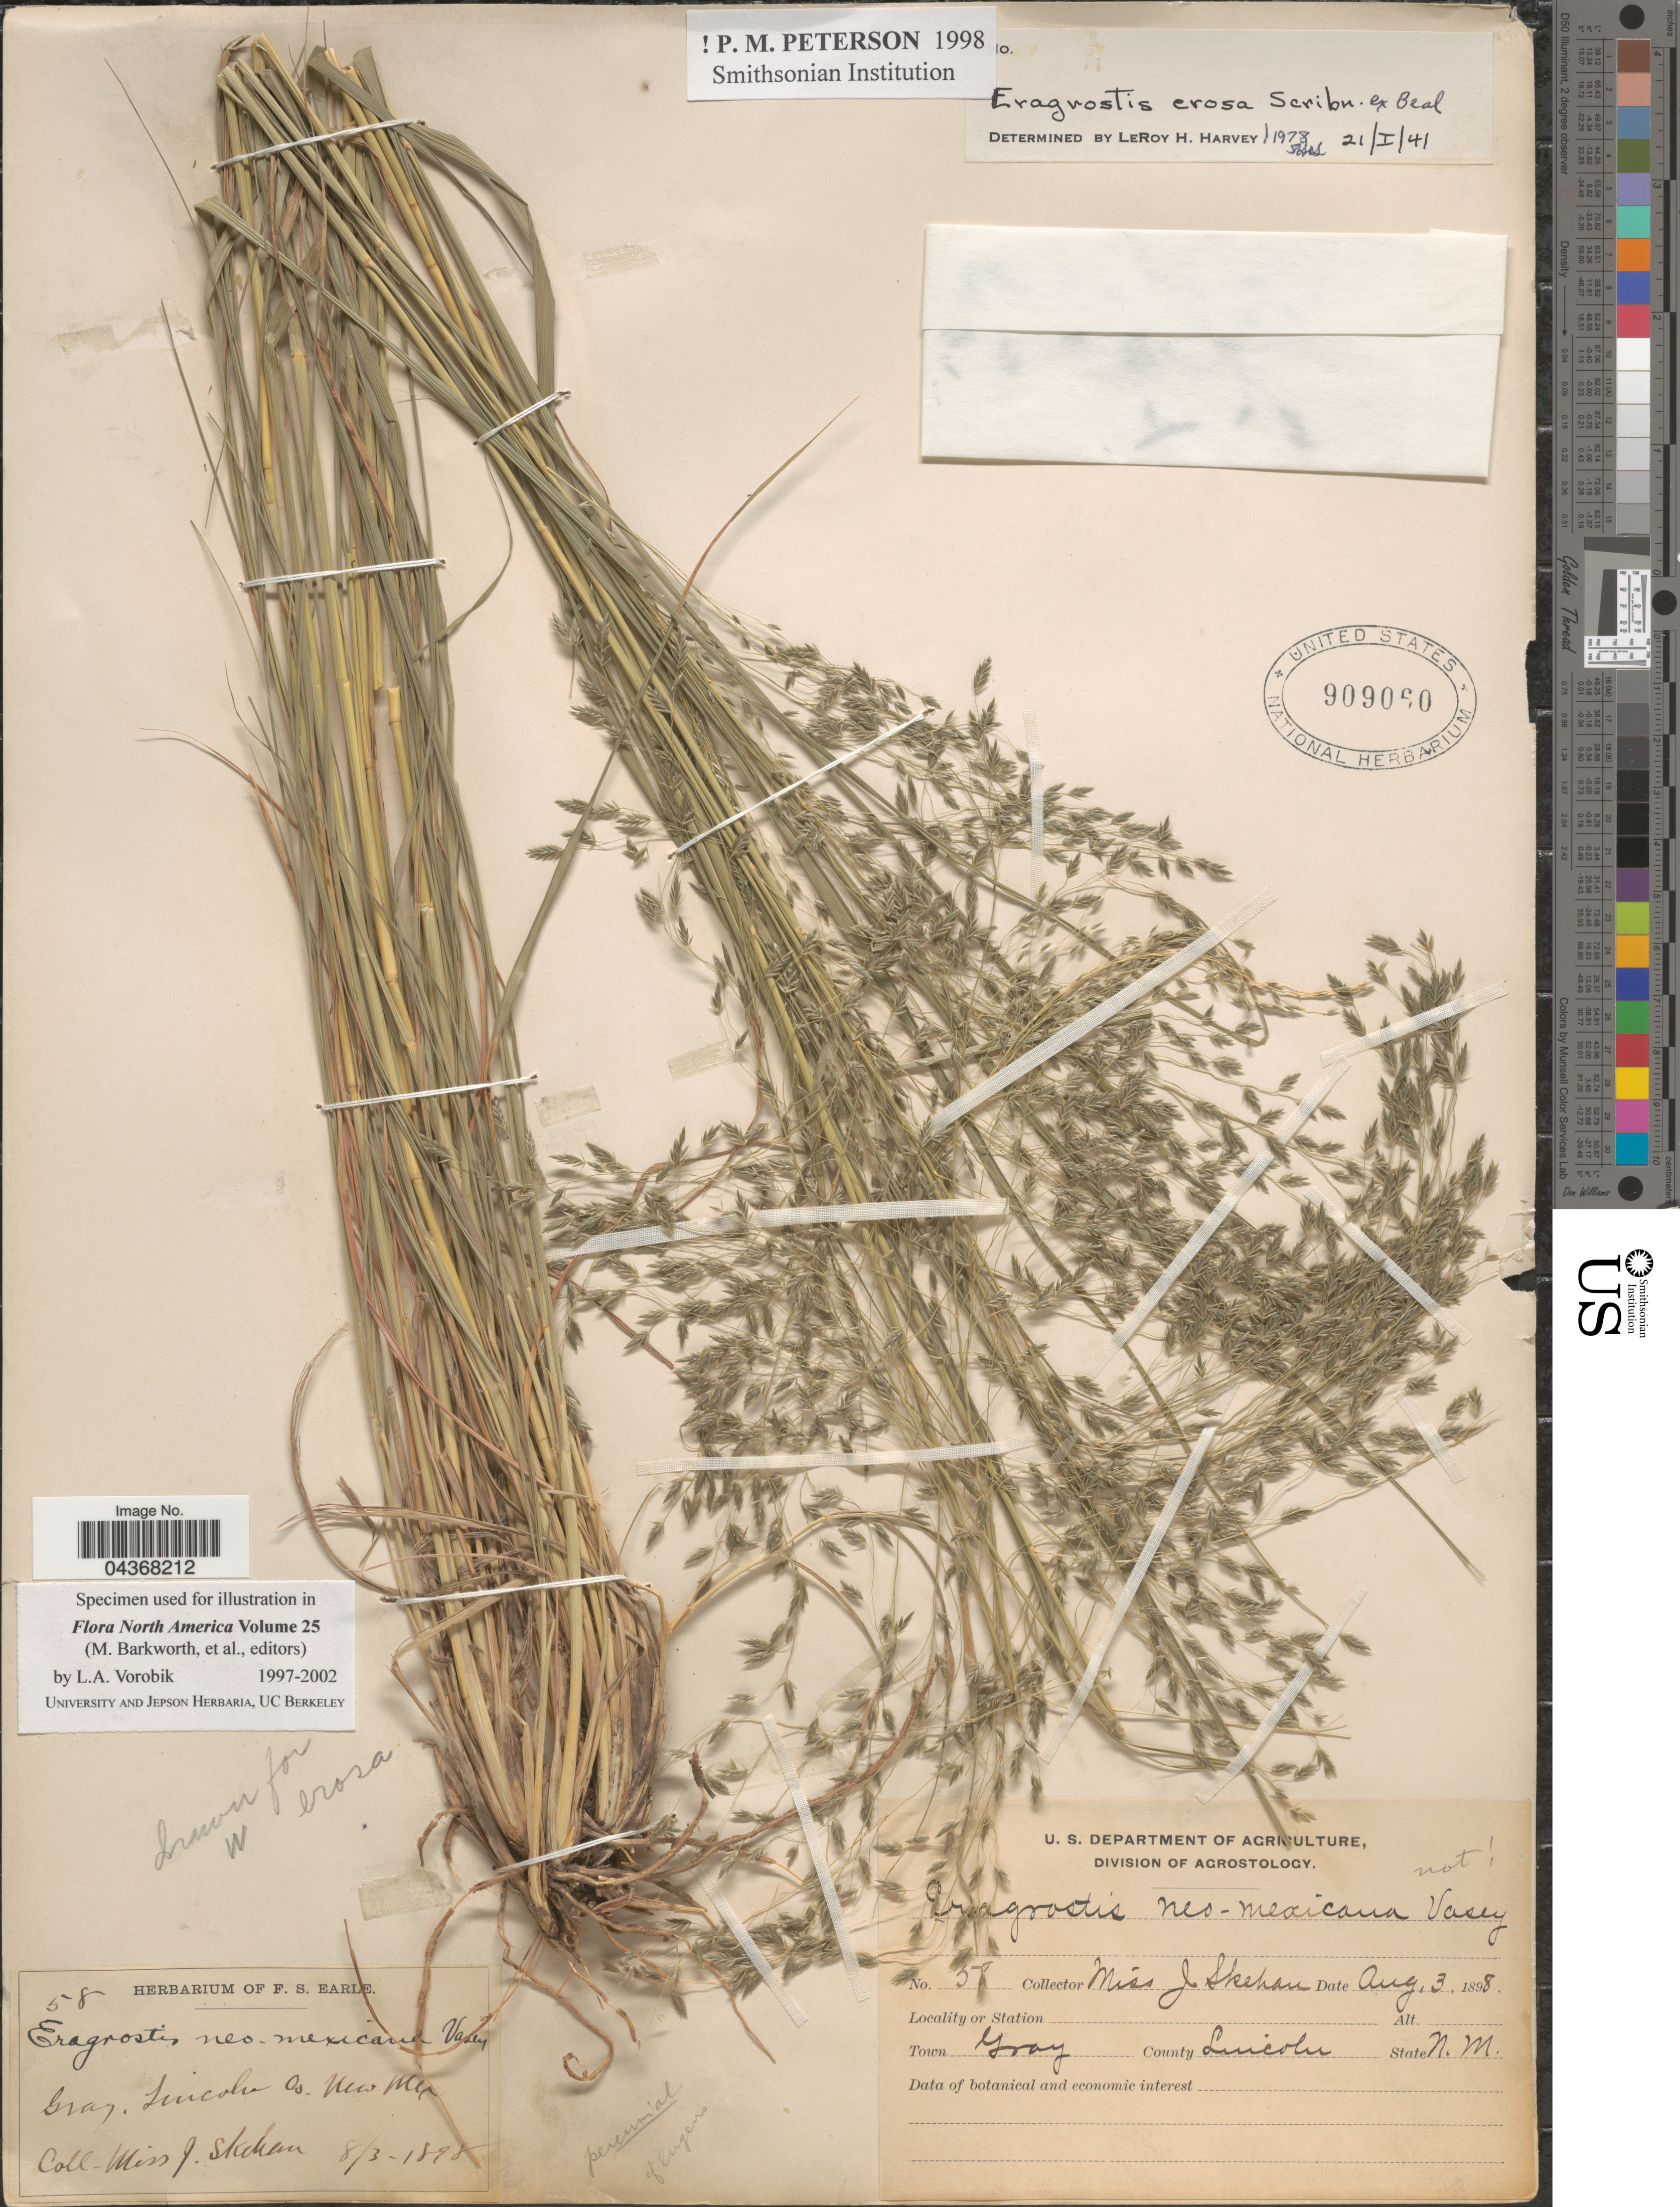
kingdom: Plantae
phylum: Tracheophyta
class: Liliopsida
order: Poales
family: Poaceae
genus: Eragrostis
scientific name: Eragrostis erosa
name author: Scribn. ex W.J. Beal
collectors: J. Skehan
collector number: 58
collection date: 1898-08-03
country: United States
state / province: New Mexico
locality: Town Gray. County Lincoln.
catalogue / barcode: US 909060